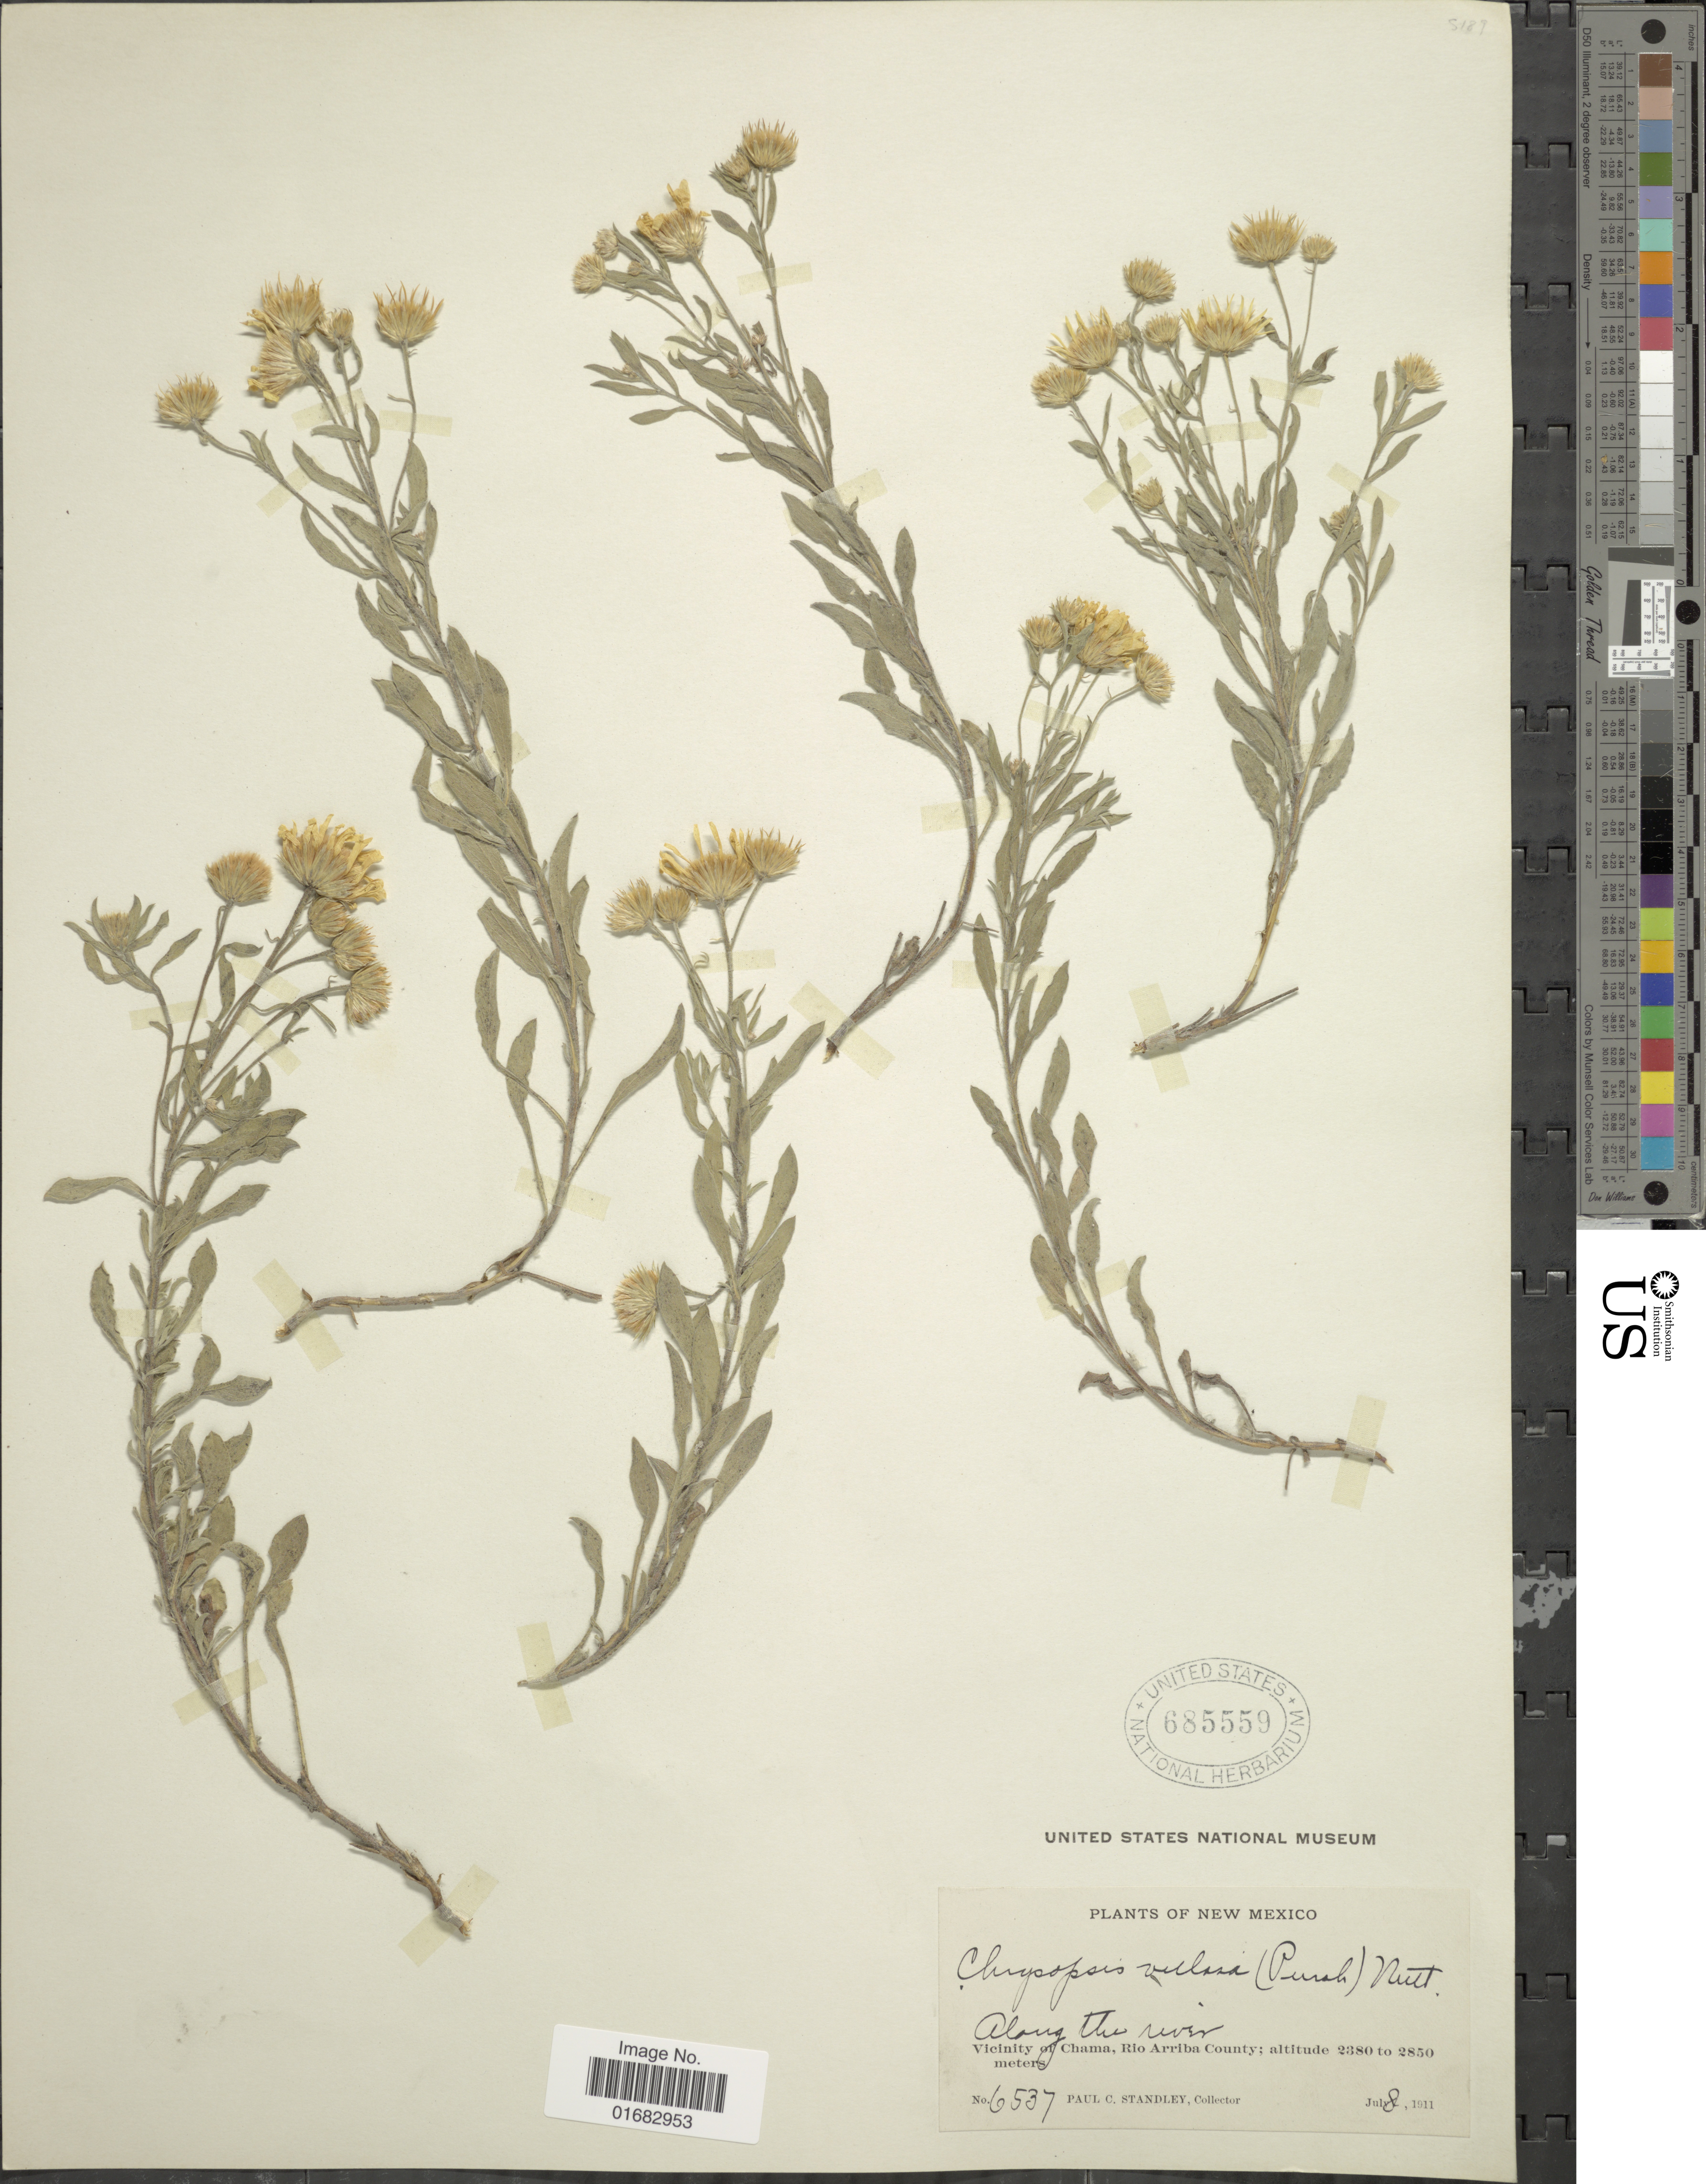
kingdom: Plantae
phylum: Tracheophyta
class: Magnoliopsida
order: Asterales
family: Asteraceae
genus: Heterotheca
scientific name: Heterotheca villosa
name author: (Pursh) Shinners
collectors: P. C. Standley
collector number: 6537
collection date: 1911-07-08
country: United States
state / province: New Mexico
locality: Along the river, Vicinity of Chama, Rio Arriba County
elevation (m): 2380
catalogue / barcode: US 685559